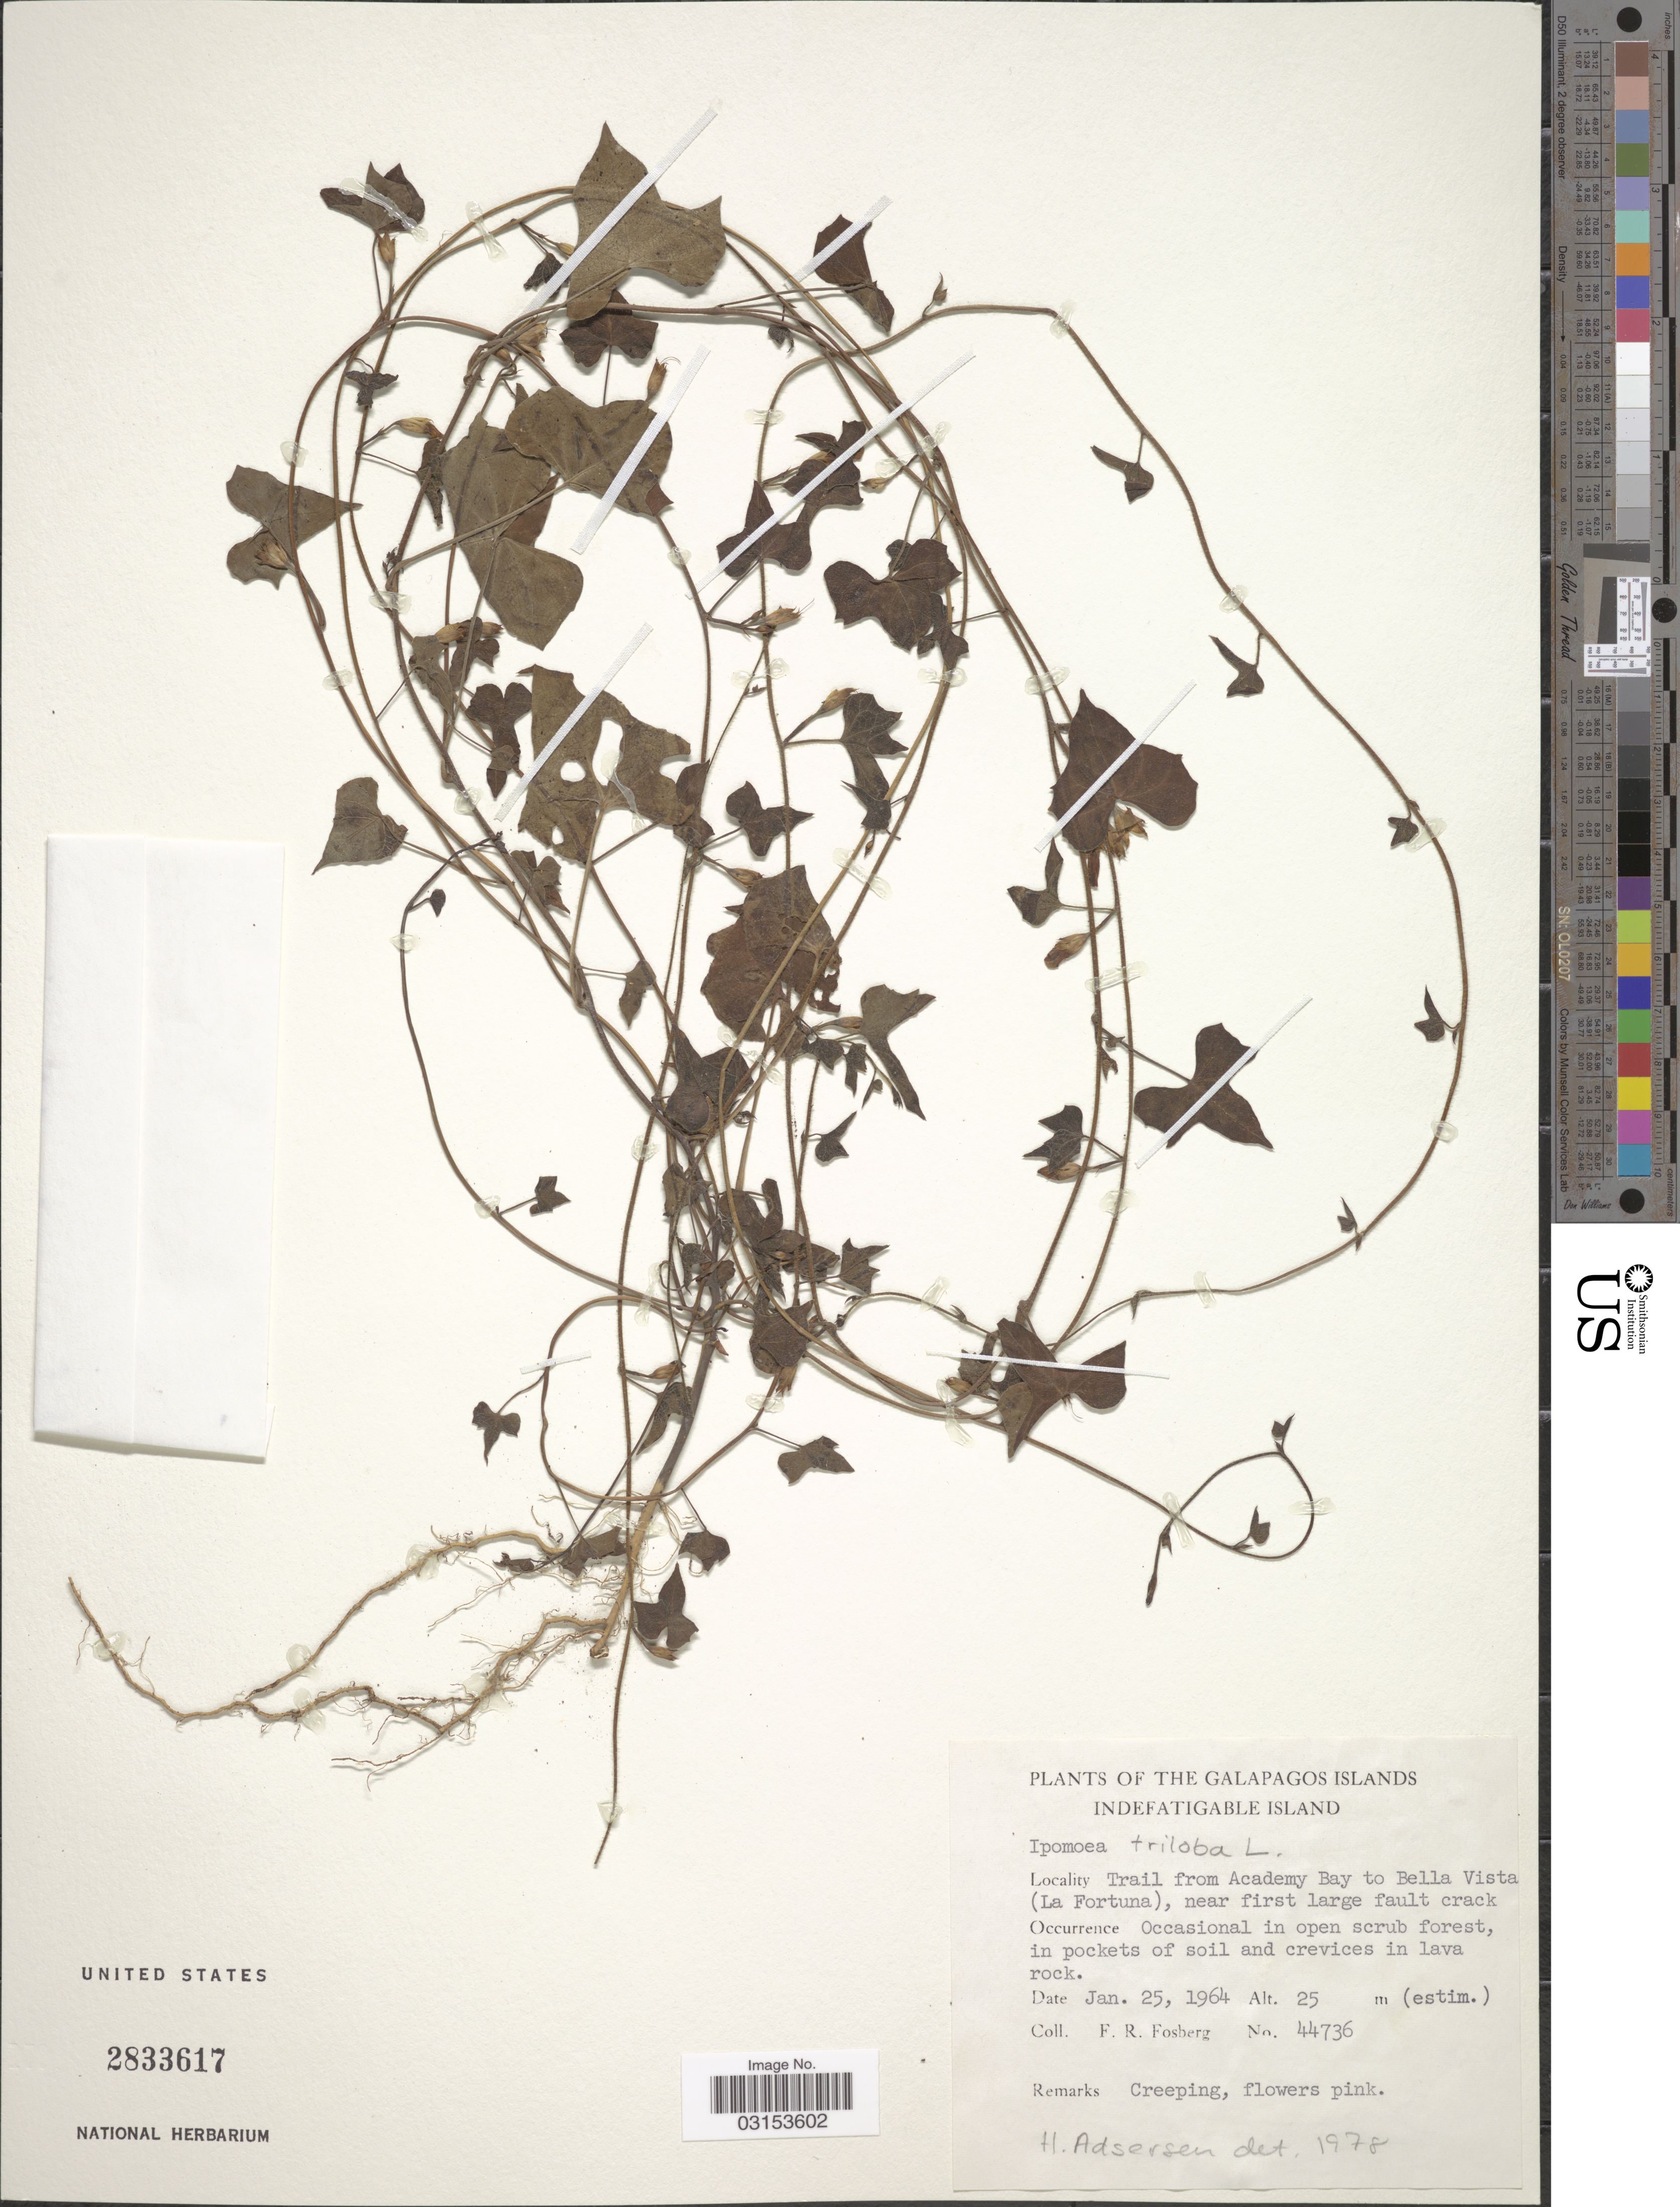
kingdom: Plantae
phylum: Tracheophyta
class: Magnoliopsida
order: Solanales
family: Convolvulaceae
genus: Ipomoea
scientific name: Ipomoea triloba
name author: L.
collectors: F. R. Fosberg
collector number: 44736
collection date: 1964-01-25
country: Ecuador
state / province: Colón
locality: The Galapagos Islands, Indefatigable Island. Trail from Academy Bay to Bella Vista (La Fortuna), near first large fault crack.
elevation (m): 25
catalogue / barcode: US 2833617